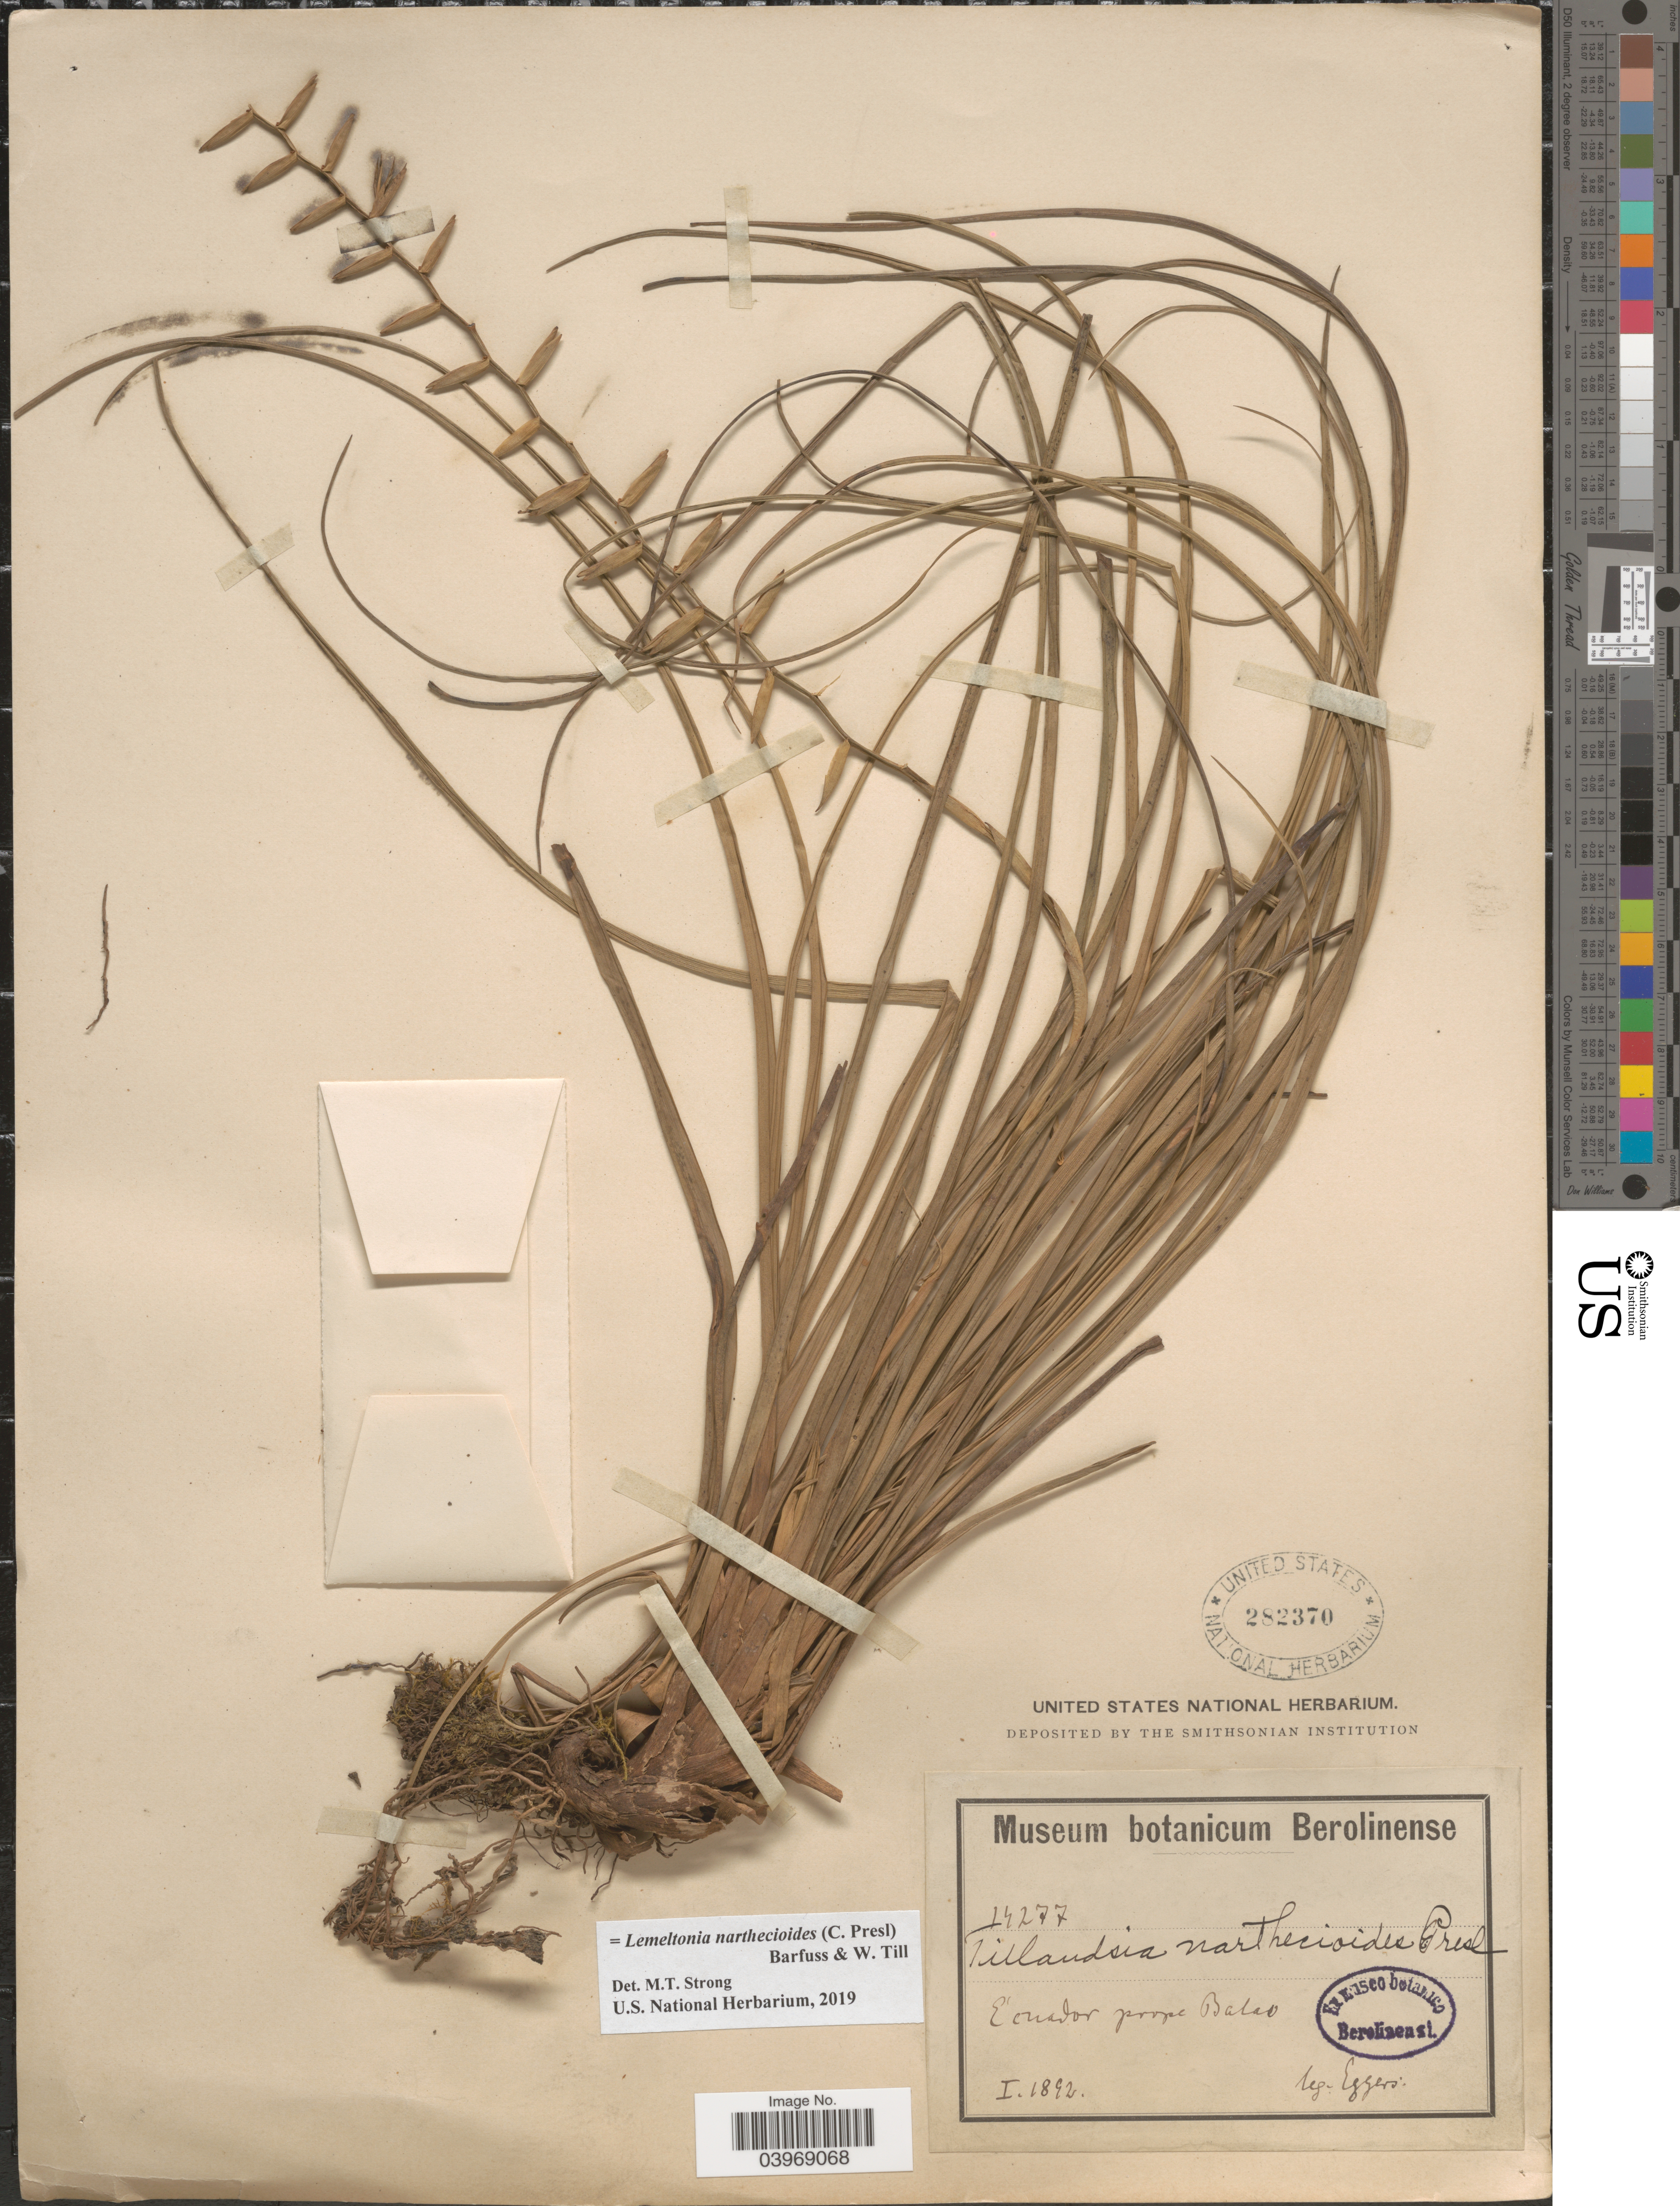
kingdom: Plantae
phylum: Tracheophyta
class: Liliopsida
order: Poales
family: Bromeliaceae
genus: Lemeltonia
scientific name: Lemeltonia narthecioides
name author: (C. Presl) Barfuss & W. Till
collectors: -. Eggers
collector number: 14277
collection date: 1892-01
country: Ecuador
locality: Prope Balao.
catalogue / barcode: US 282370